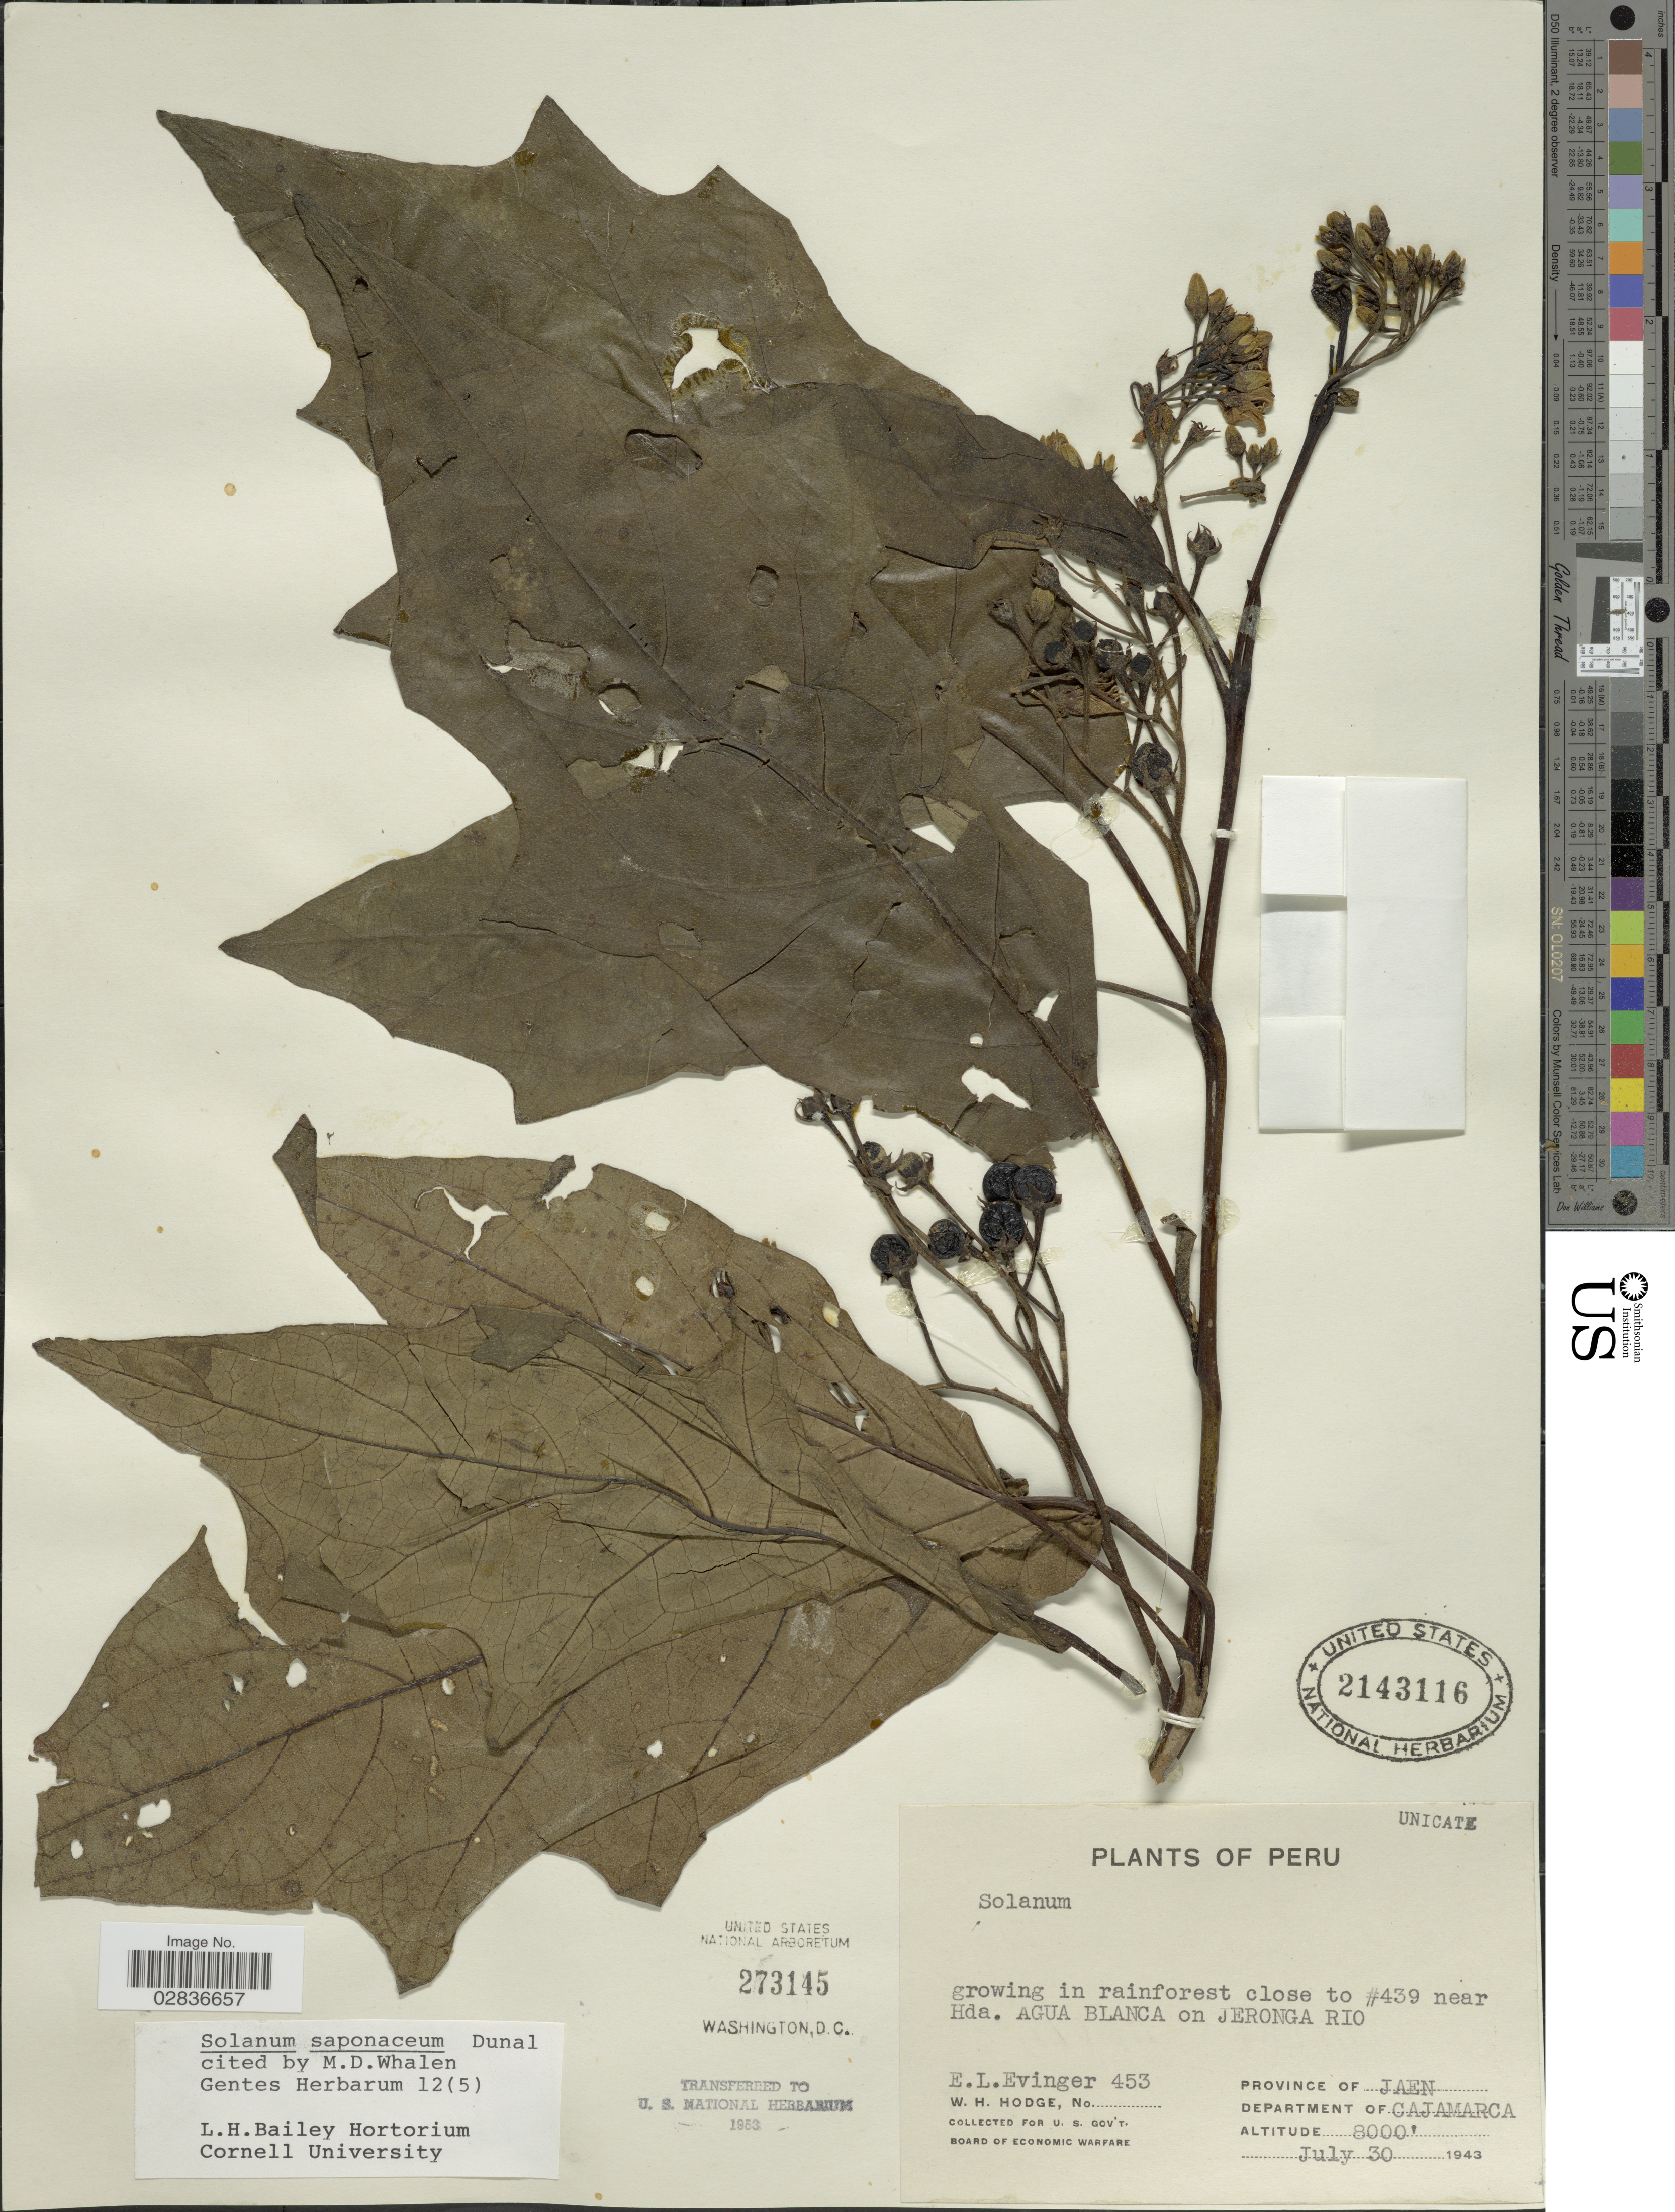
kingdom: Plantae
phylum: Tracheophyta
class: Magnoliopsida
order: Solanales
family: Solanaceae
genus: Solanum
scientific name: Solanum saponaceum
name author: Dunal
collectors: E. Evinger & W. Hodge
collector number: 453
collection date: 1943-07-30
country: Peru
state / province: Cajamarca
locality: Growing in rainforest close to #439 near Hda. agua Blanca on Jeronga Rio. Province Jaen. Department of Cajamarca.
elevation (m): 2438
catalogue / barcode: US 2143116